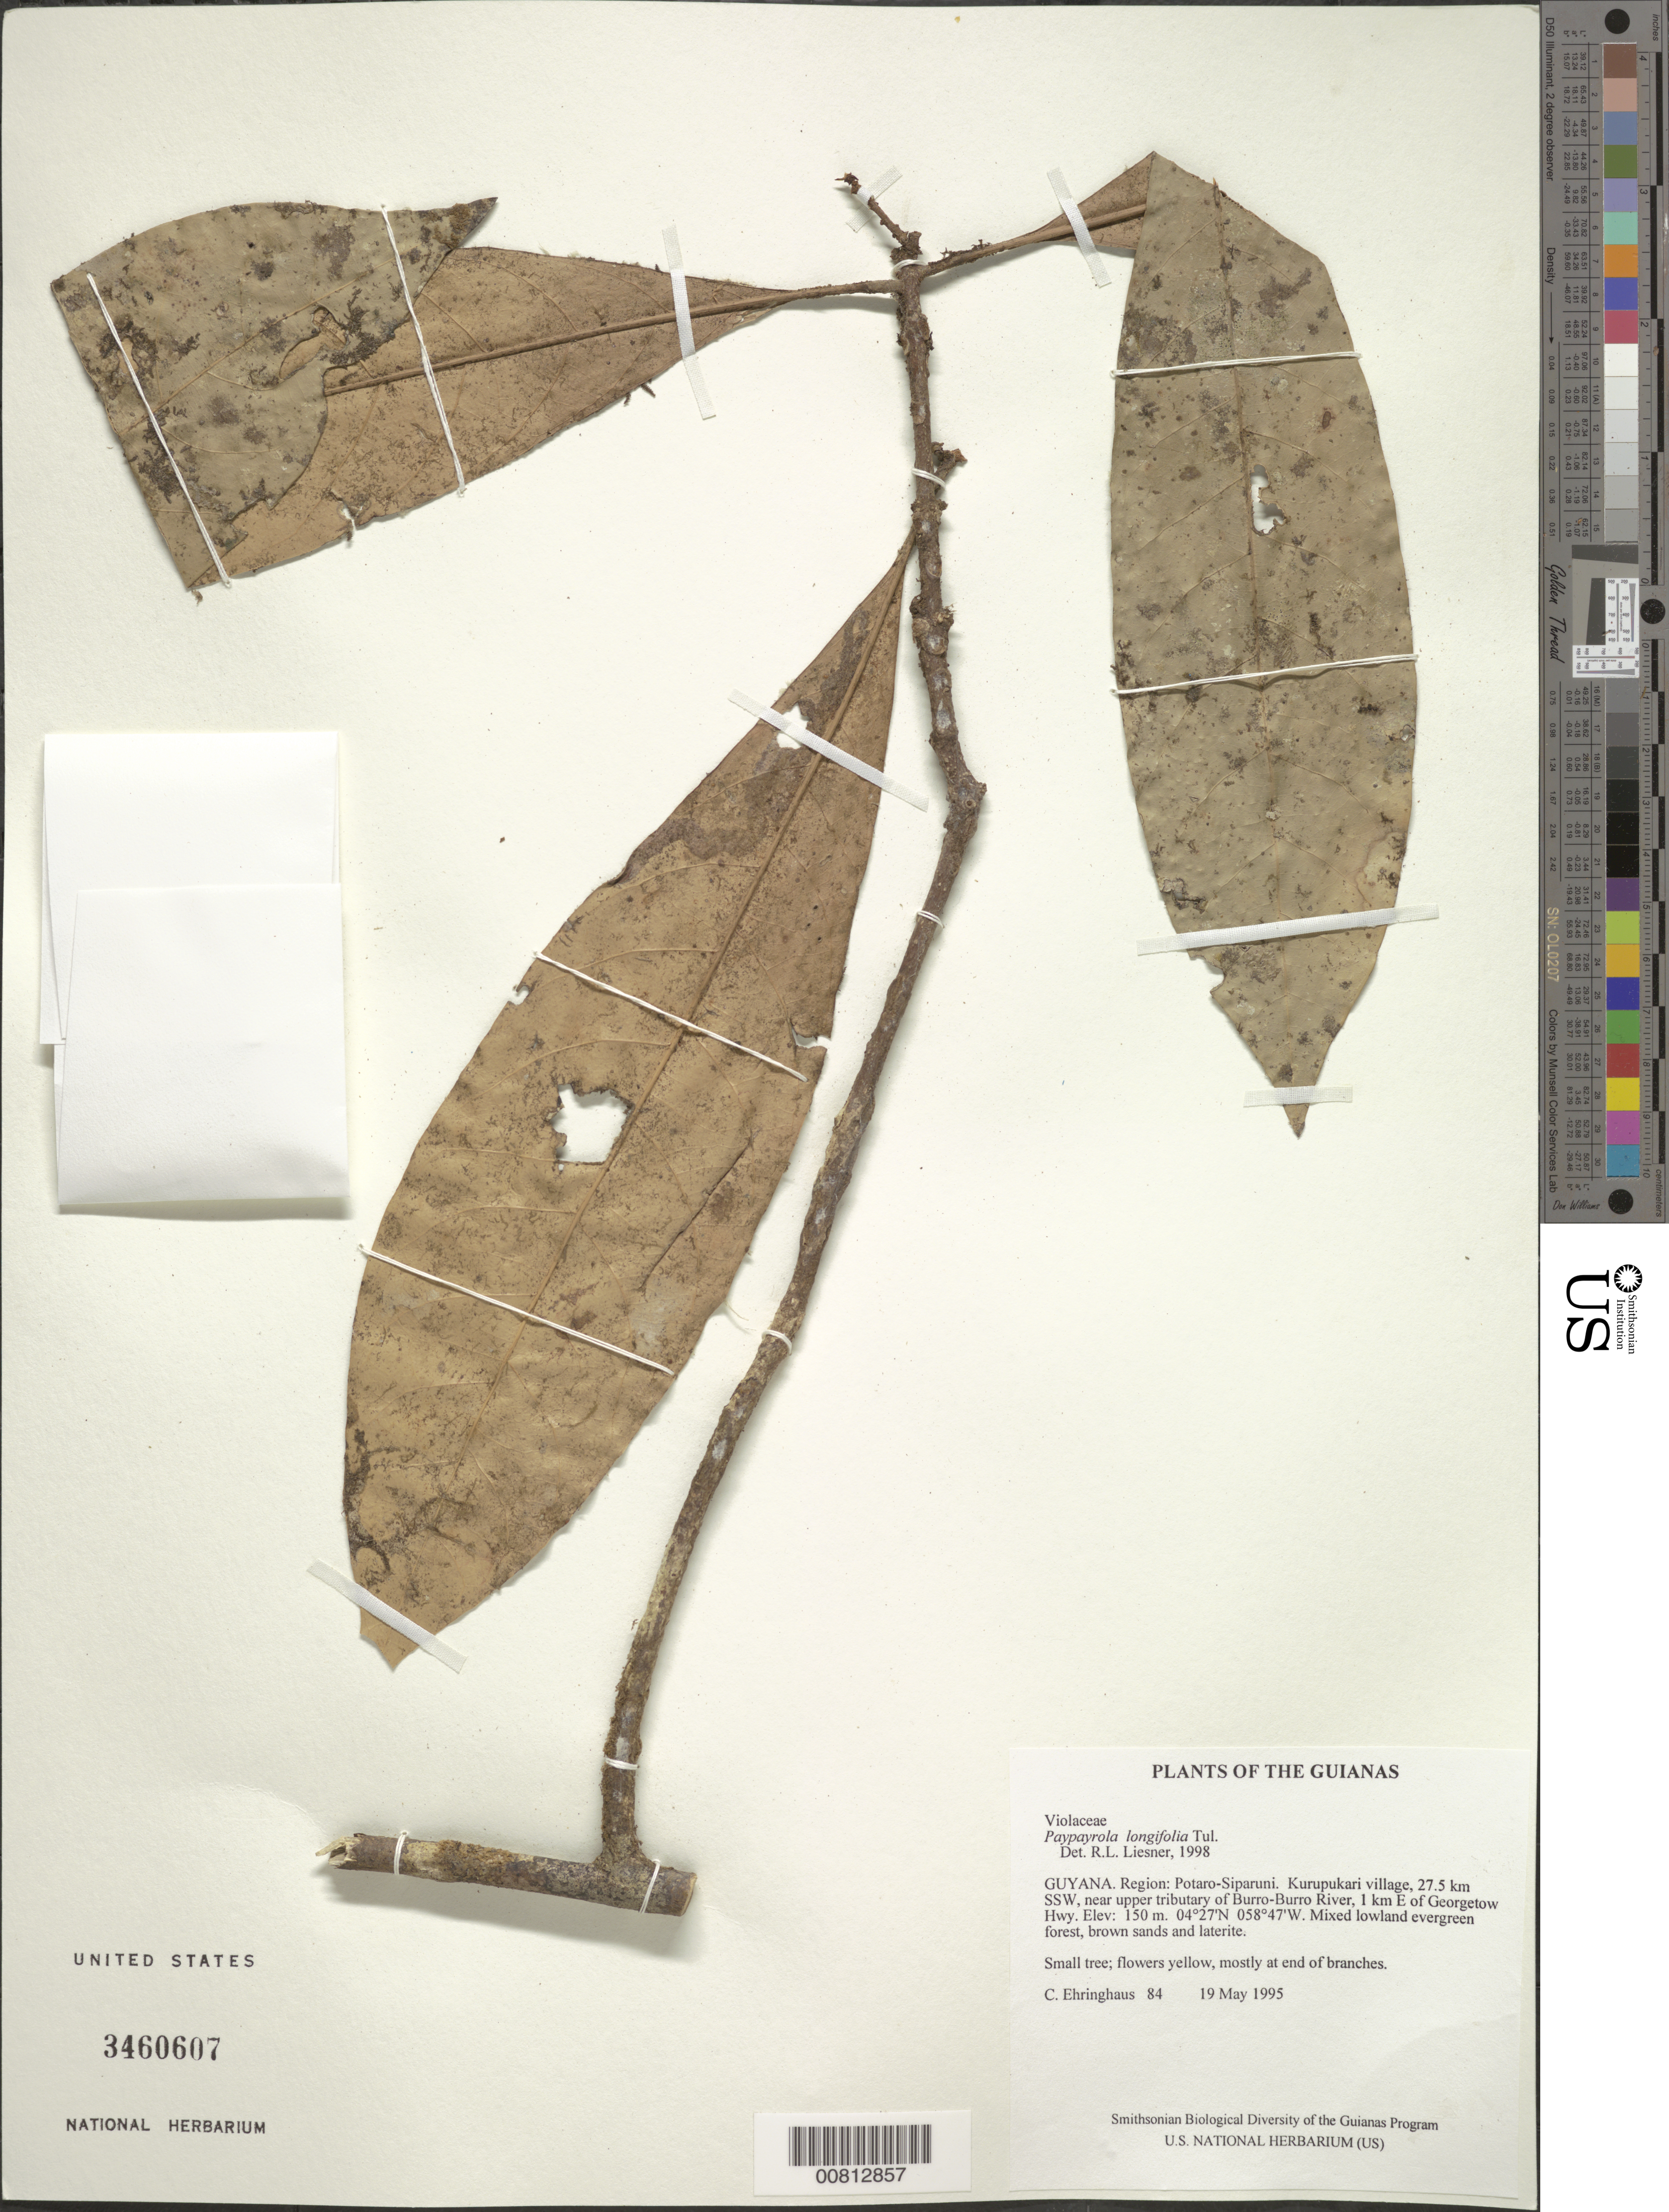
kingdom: Plantae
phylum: Tracheophyta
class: Magnoliopsida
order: Malpighiales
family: Violaceae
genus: Paypayrola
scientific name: Paypayrola longifolia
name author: Tul.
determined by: Liesner, R. L.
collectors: C. Ehringhaus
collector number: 84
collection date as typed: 19 May 1995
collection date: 1995-05-19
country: Guyana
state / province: Potaro-Siparuni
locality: Kurupukari village, 27.5 km SSW, near upper tributary of Burro-Burro River, 1 km E of Georgetown Hwy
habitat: Mixed lowland evergreen forest, brown sands and laterite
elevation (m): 150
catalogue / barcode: US 3460607